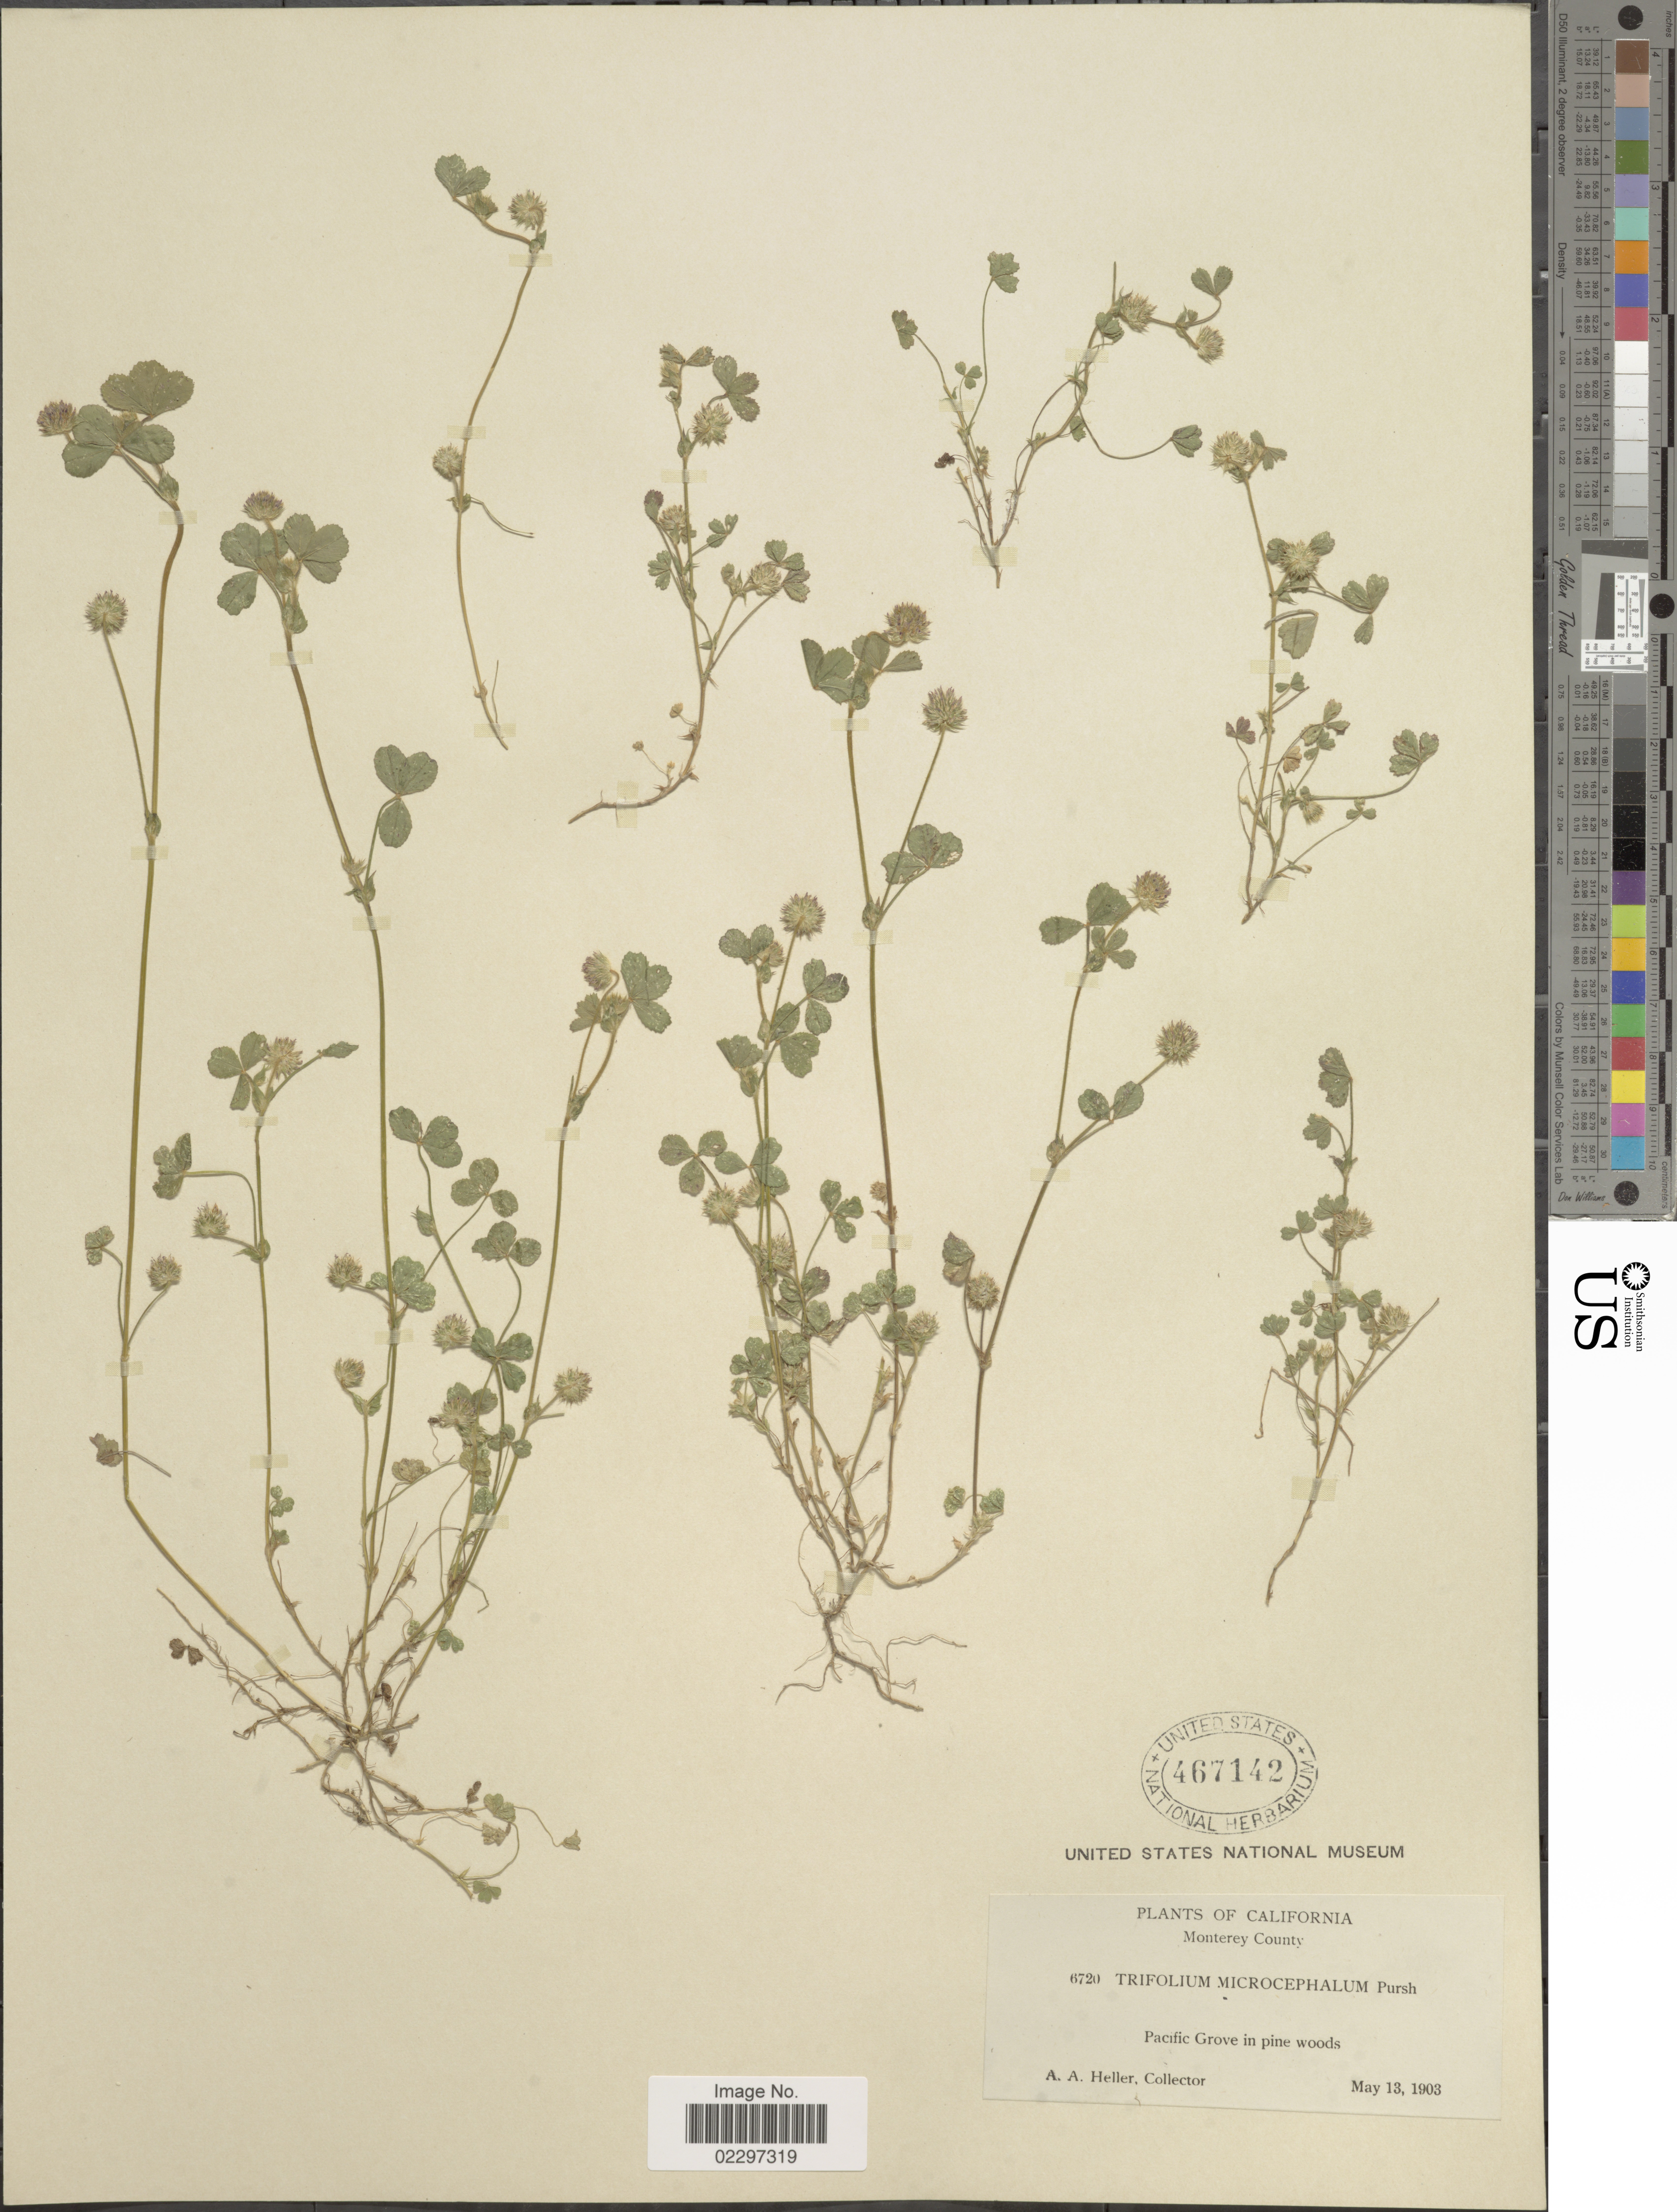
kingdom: Plantae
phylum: Tracheophyta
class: Magnoliopsida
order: Fabales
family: Fabaceae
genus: Trifolium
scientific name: Trifolium microcephalum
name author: Pursh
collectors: A. A. Heller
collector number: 6720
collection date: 1903-05-13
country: United States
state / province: California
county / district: Monterey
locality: Monterey County. Pacific Grove in pine woods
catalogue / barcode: US 467142